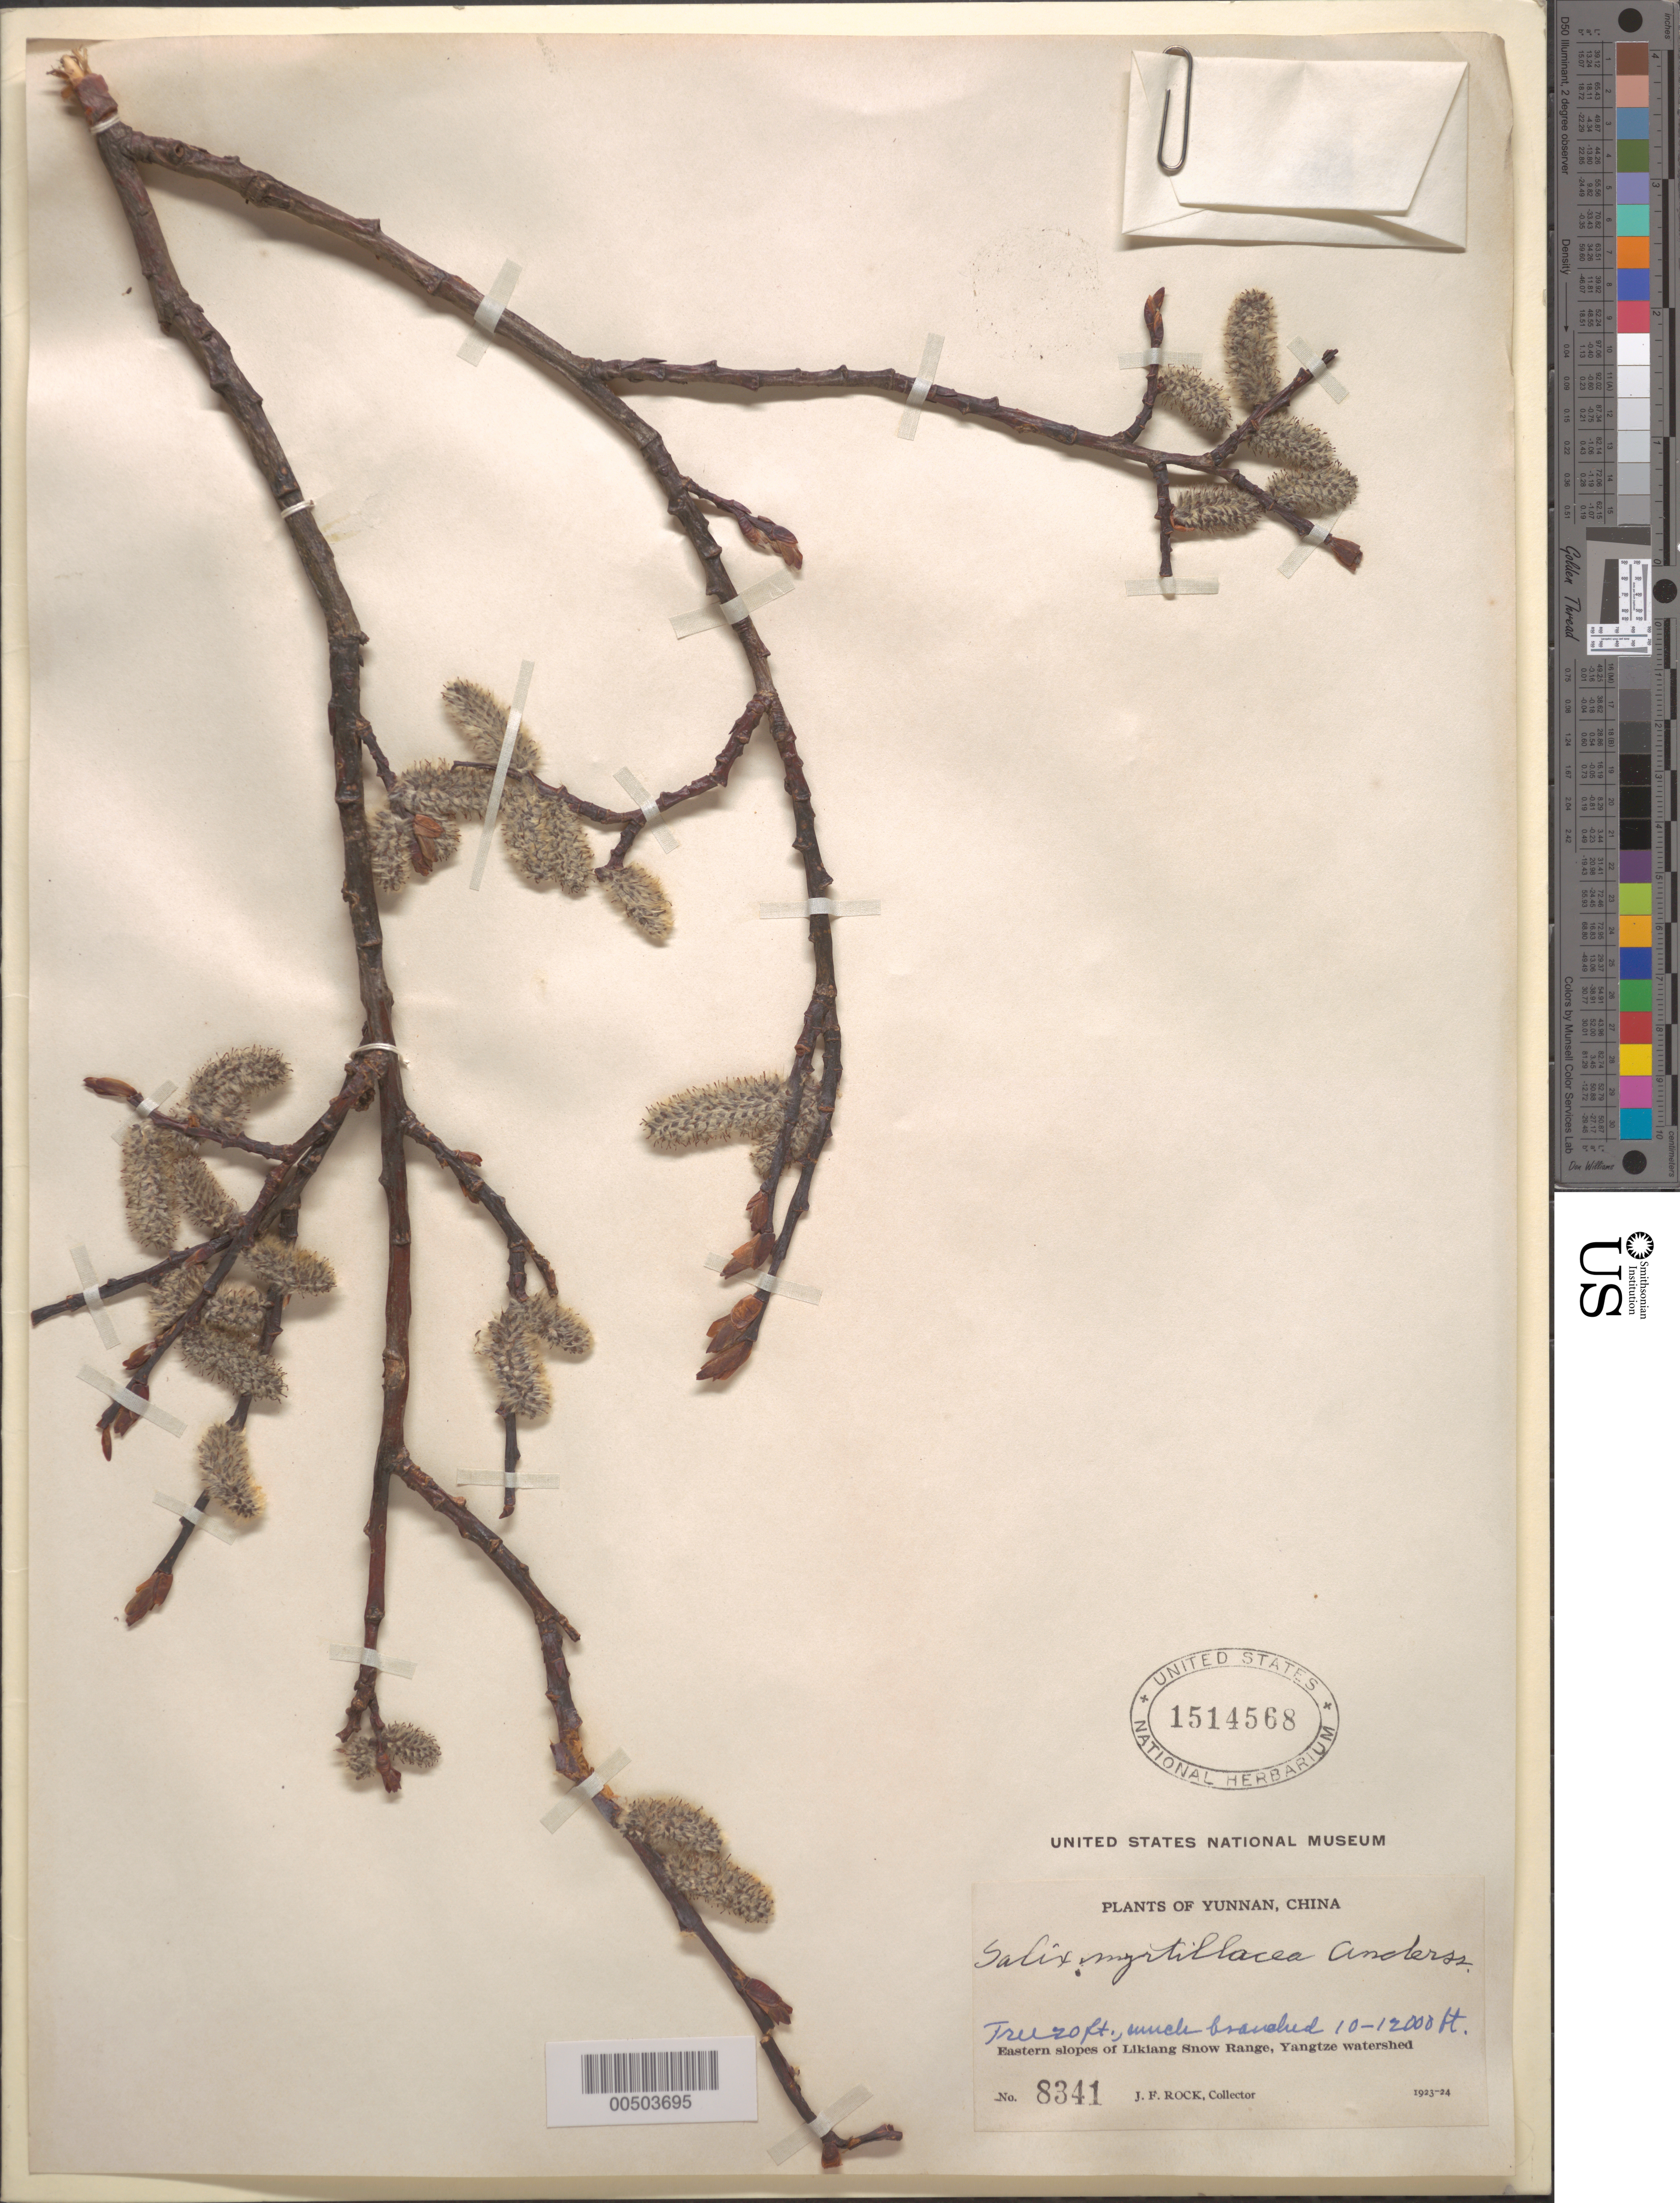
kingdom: Plantae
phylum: Tracheophyta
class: Magnoliopsida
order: Malpighiales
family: Salicaceae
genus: Salix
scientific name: Salix myrtillacea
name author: Andersson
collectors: J. F. Rock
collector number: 8341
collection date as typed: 1923 to -- --- 1924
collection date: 1923/1924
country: China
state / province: Yunnan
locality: Eastern slopes of Likiang snow range, Yangtze watershed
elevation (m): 3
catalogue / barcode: US 1514568